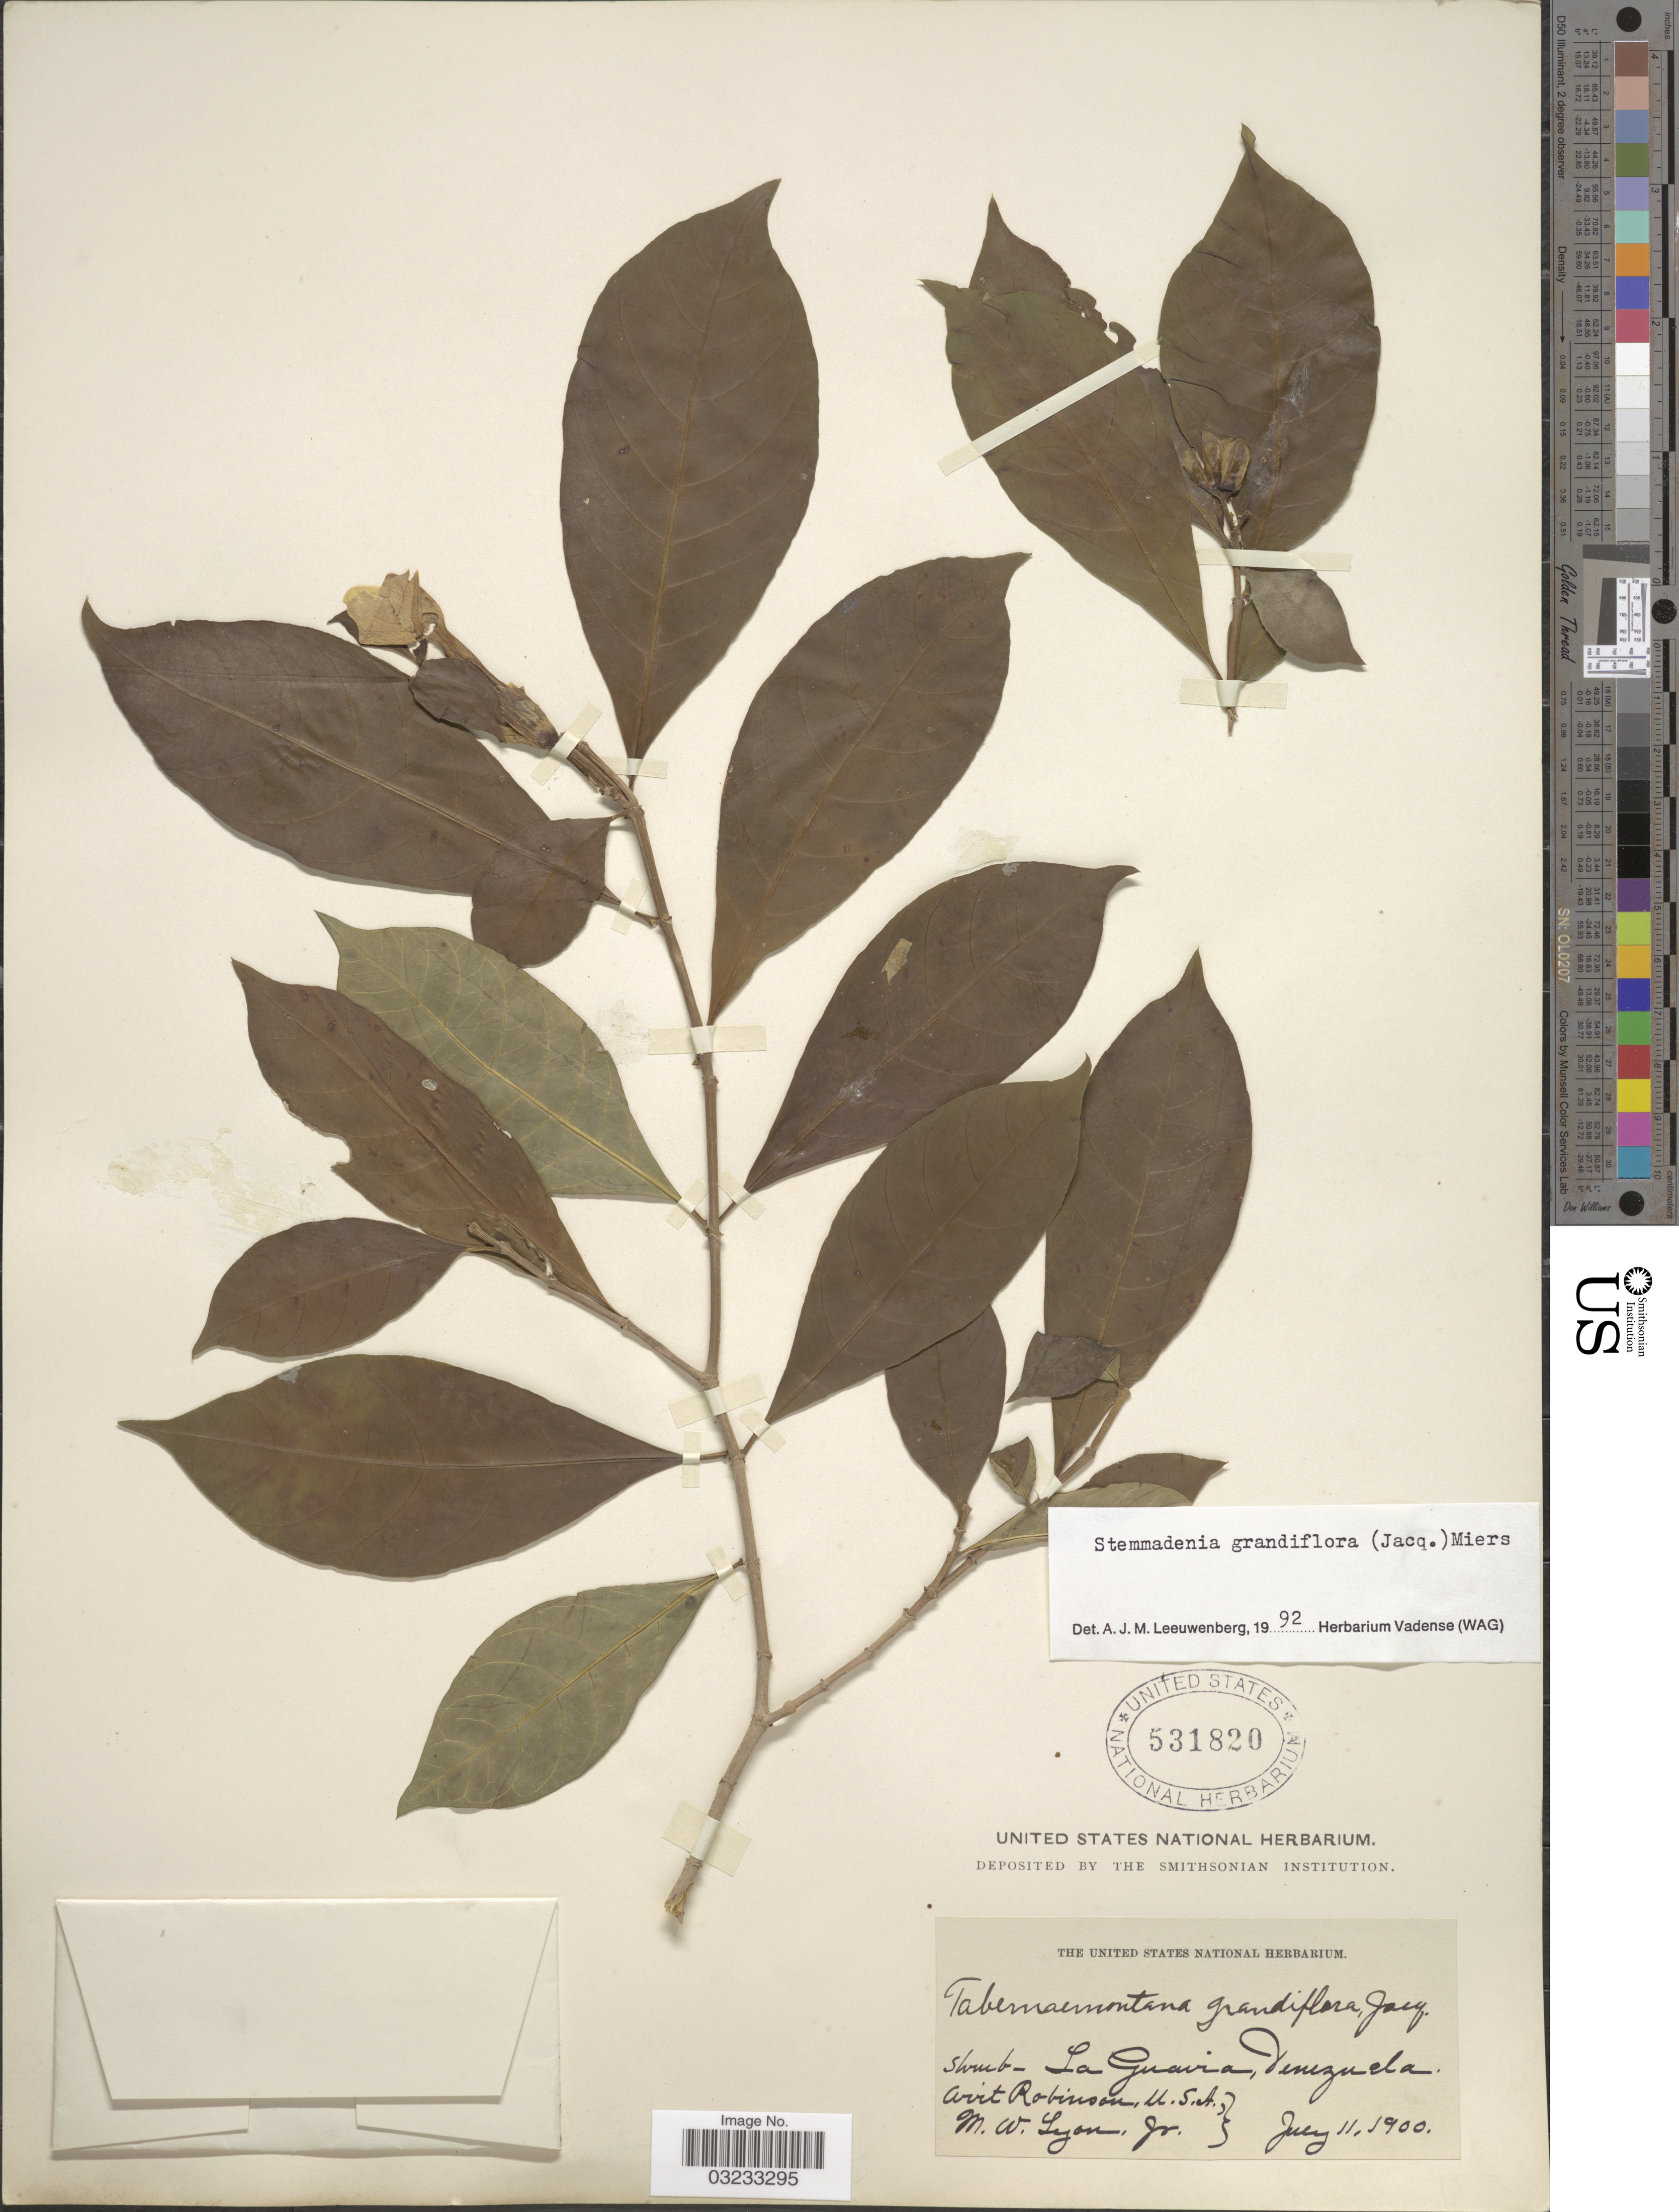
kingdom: Plantae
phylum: Tracheophyta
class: Magnoliopsida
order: Gentianales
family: Apocynaceae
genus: Stemmadenia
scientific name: Stemmadenia grandiflora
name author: (Jacq.) Miers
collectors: W. Robinson & M. Lyon Jr.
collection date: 1900-07-11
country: Venezuela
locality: La Guaira.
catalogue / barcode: US 531820